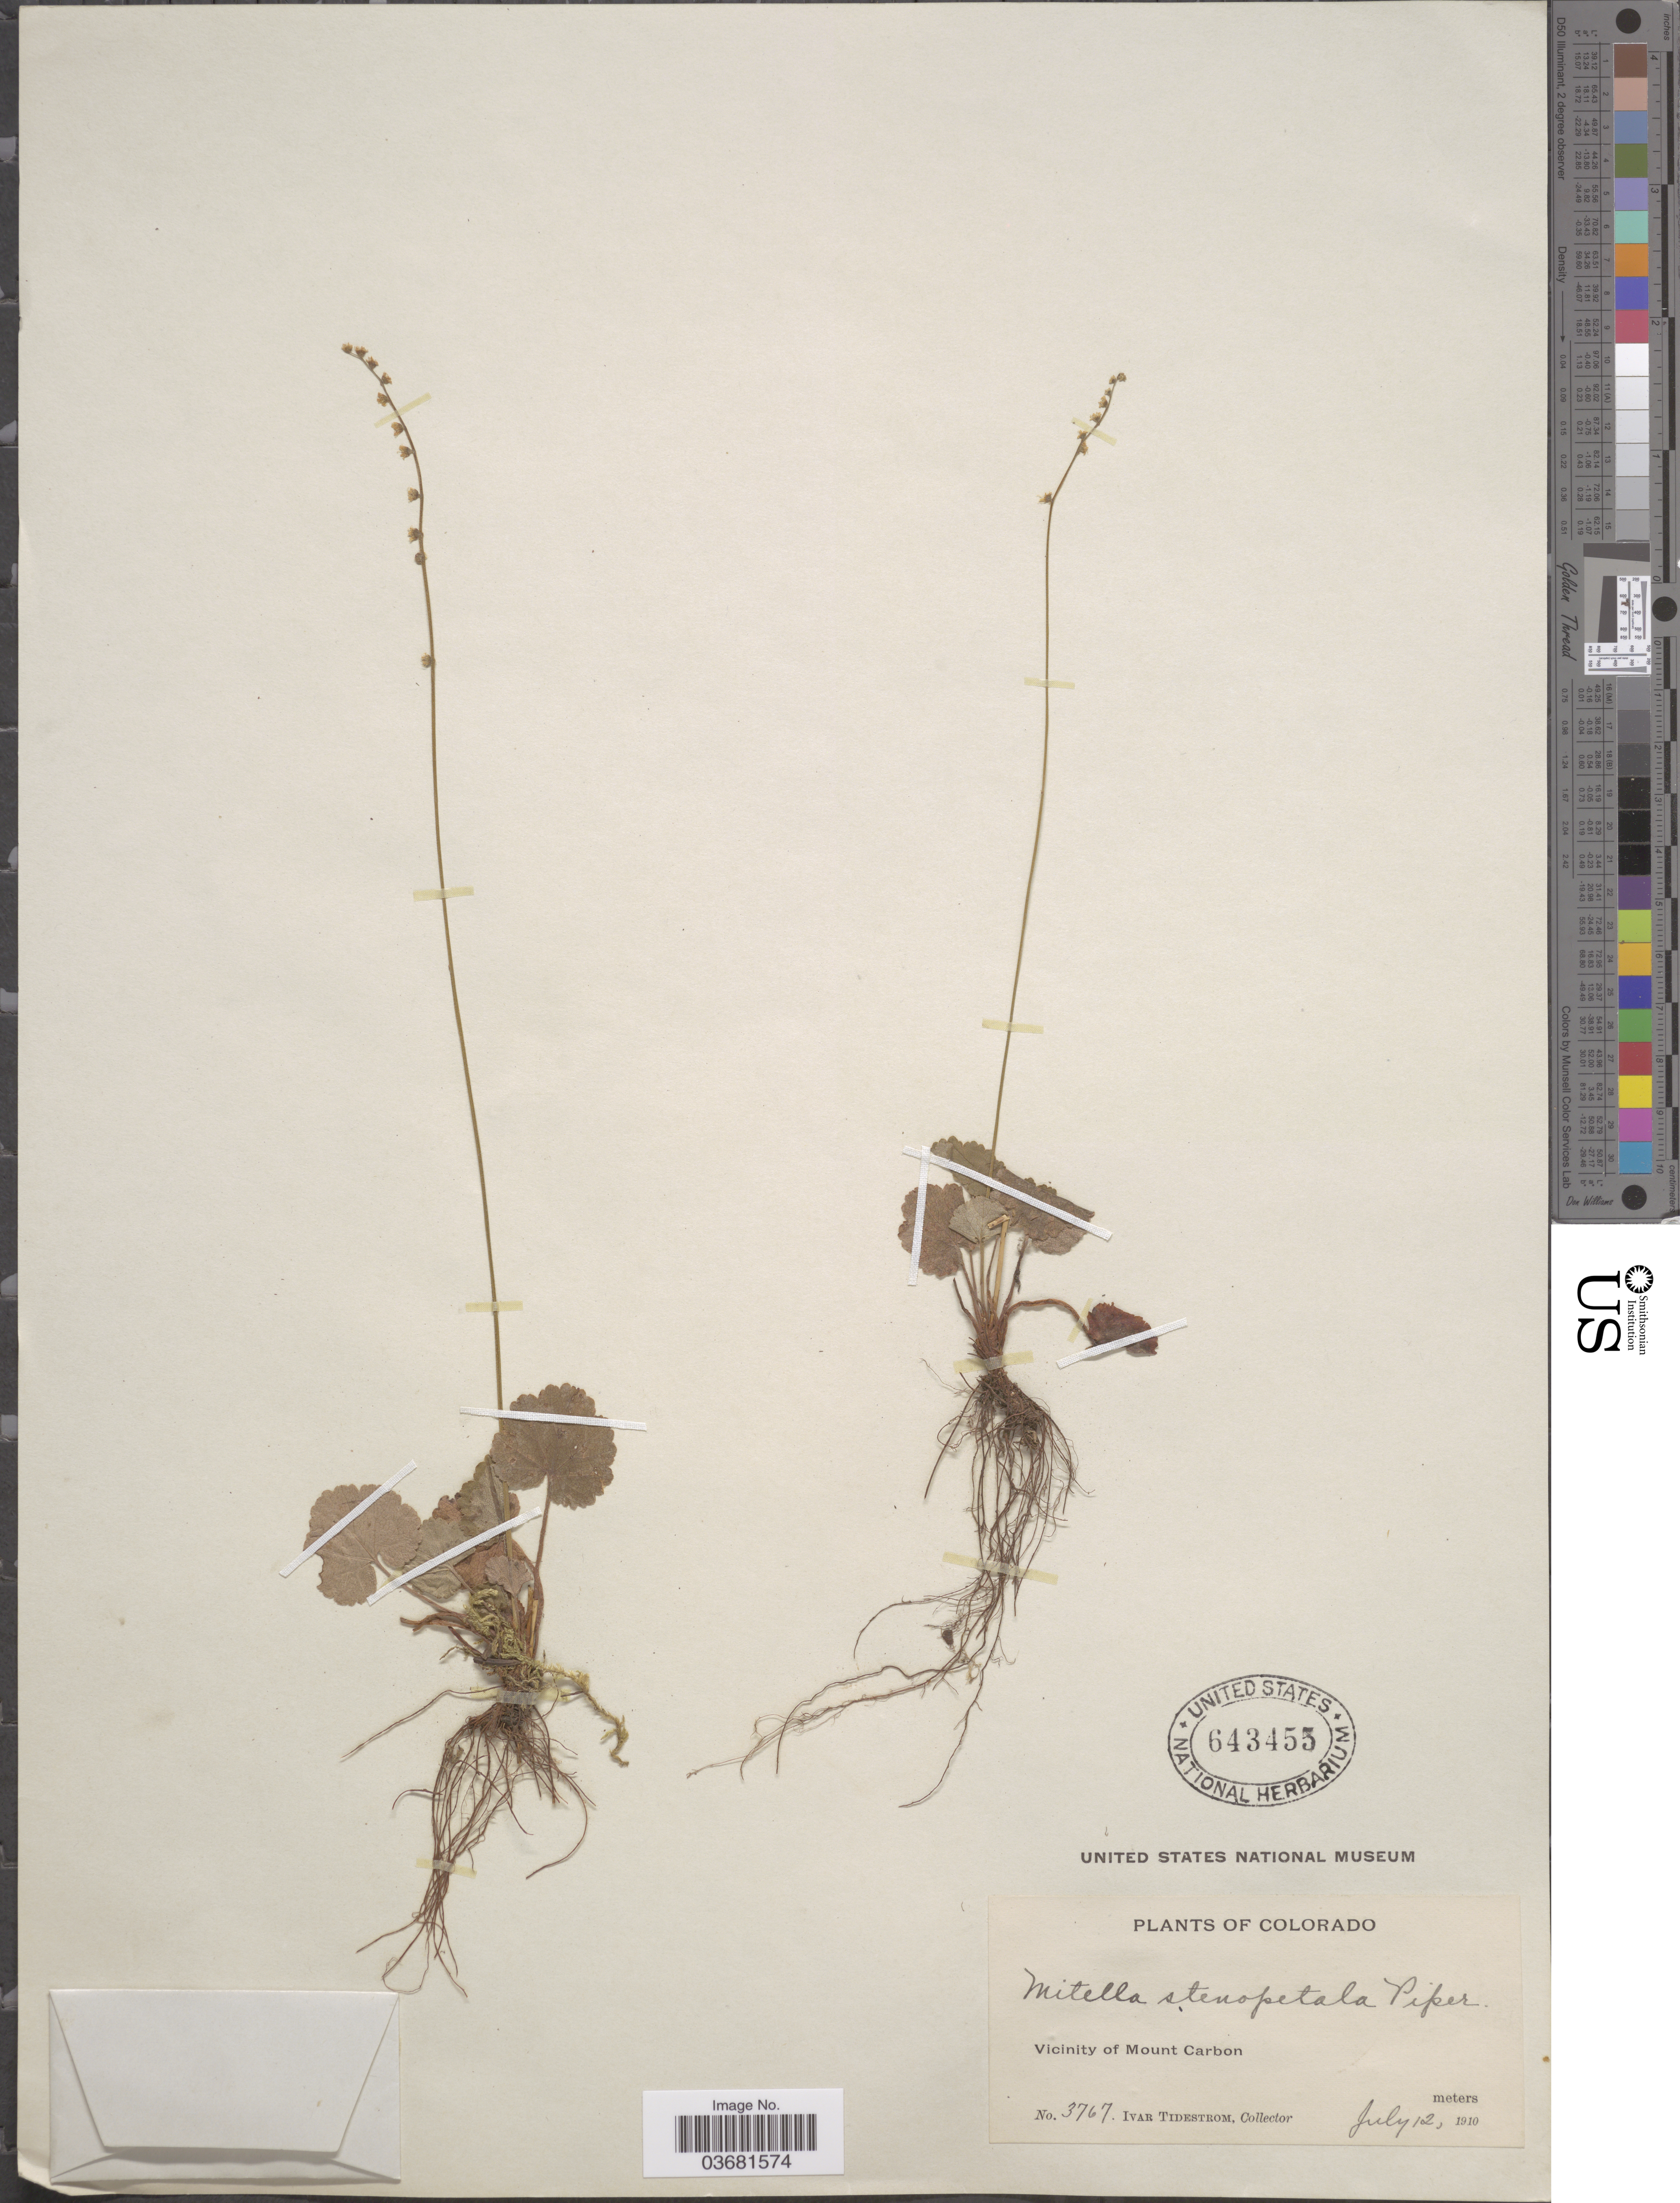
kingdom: Plantae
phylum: Tracheophyta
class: Magnoliopsida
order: Saxifragales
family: Saxifragaceae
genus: Mitella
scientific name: Mitella stenopetala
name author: Piper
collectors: I. F. Tidestrom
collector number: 3767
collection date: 1910-07-12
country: United States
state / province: Colorado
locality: Vicinity of Mount Carbon.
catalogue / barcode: US 643455